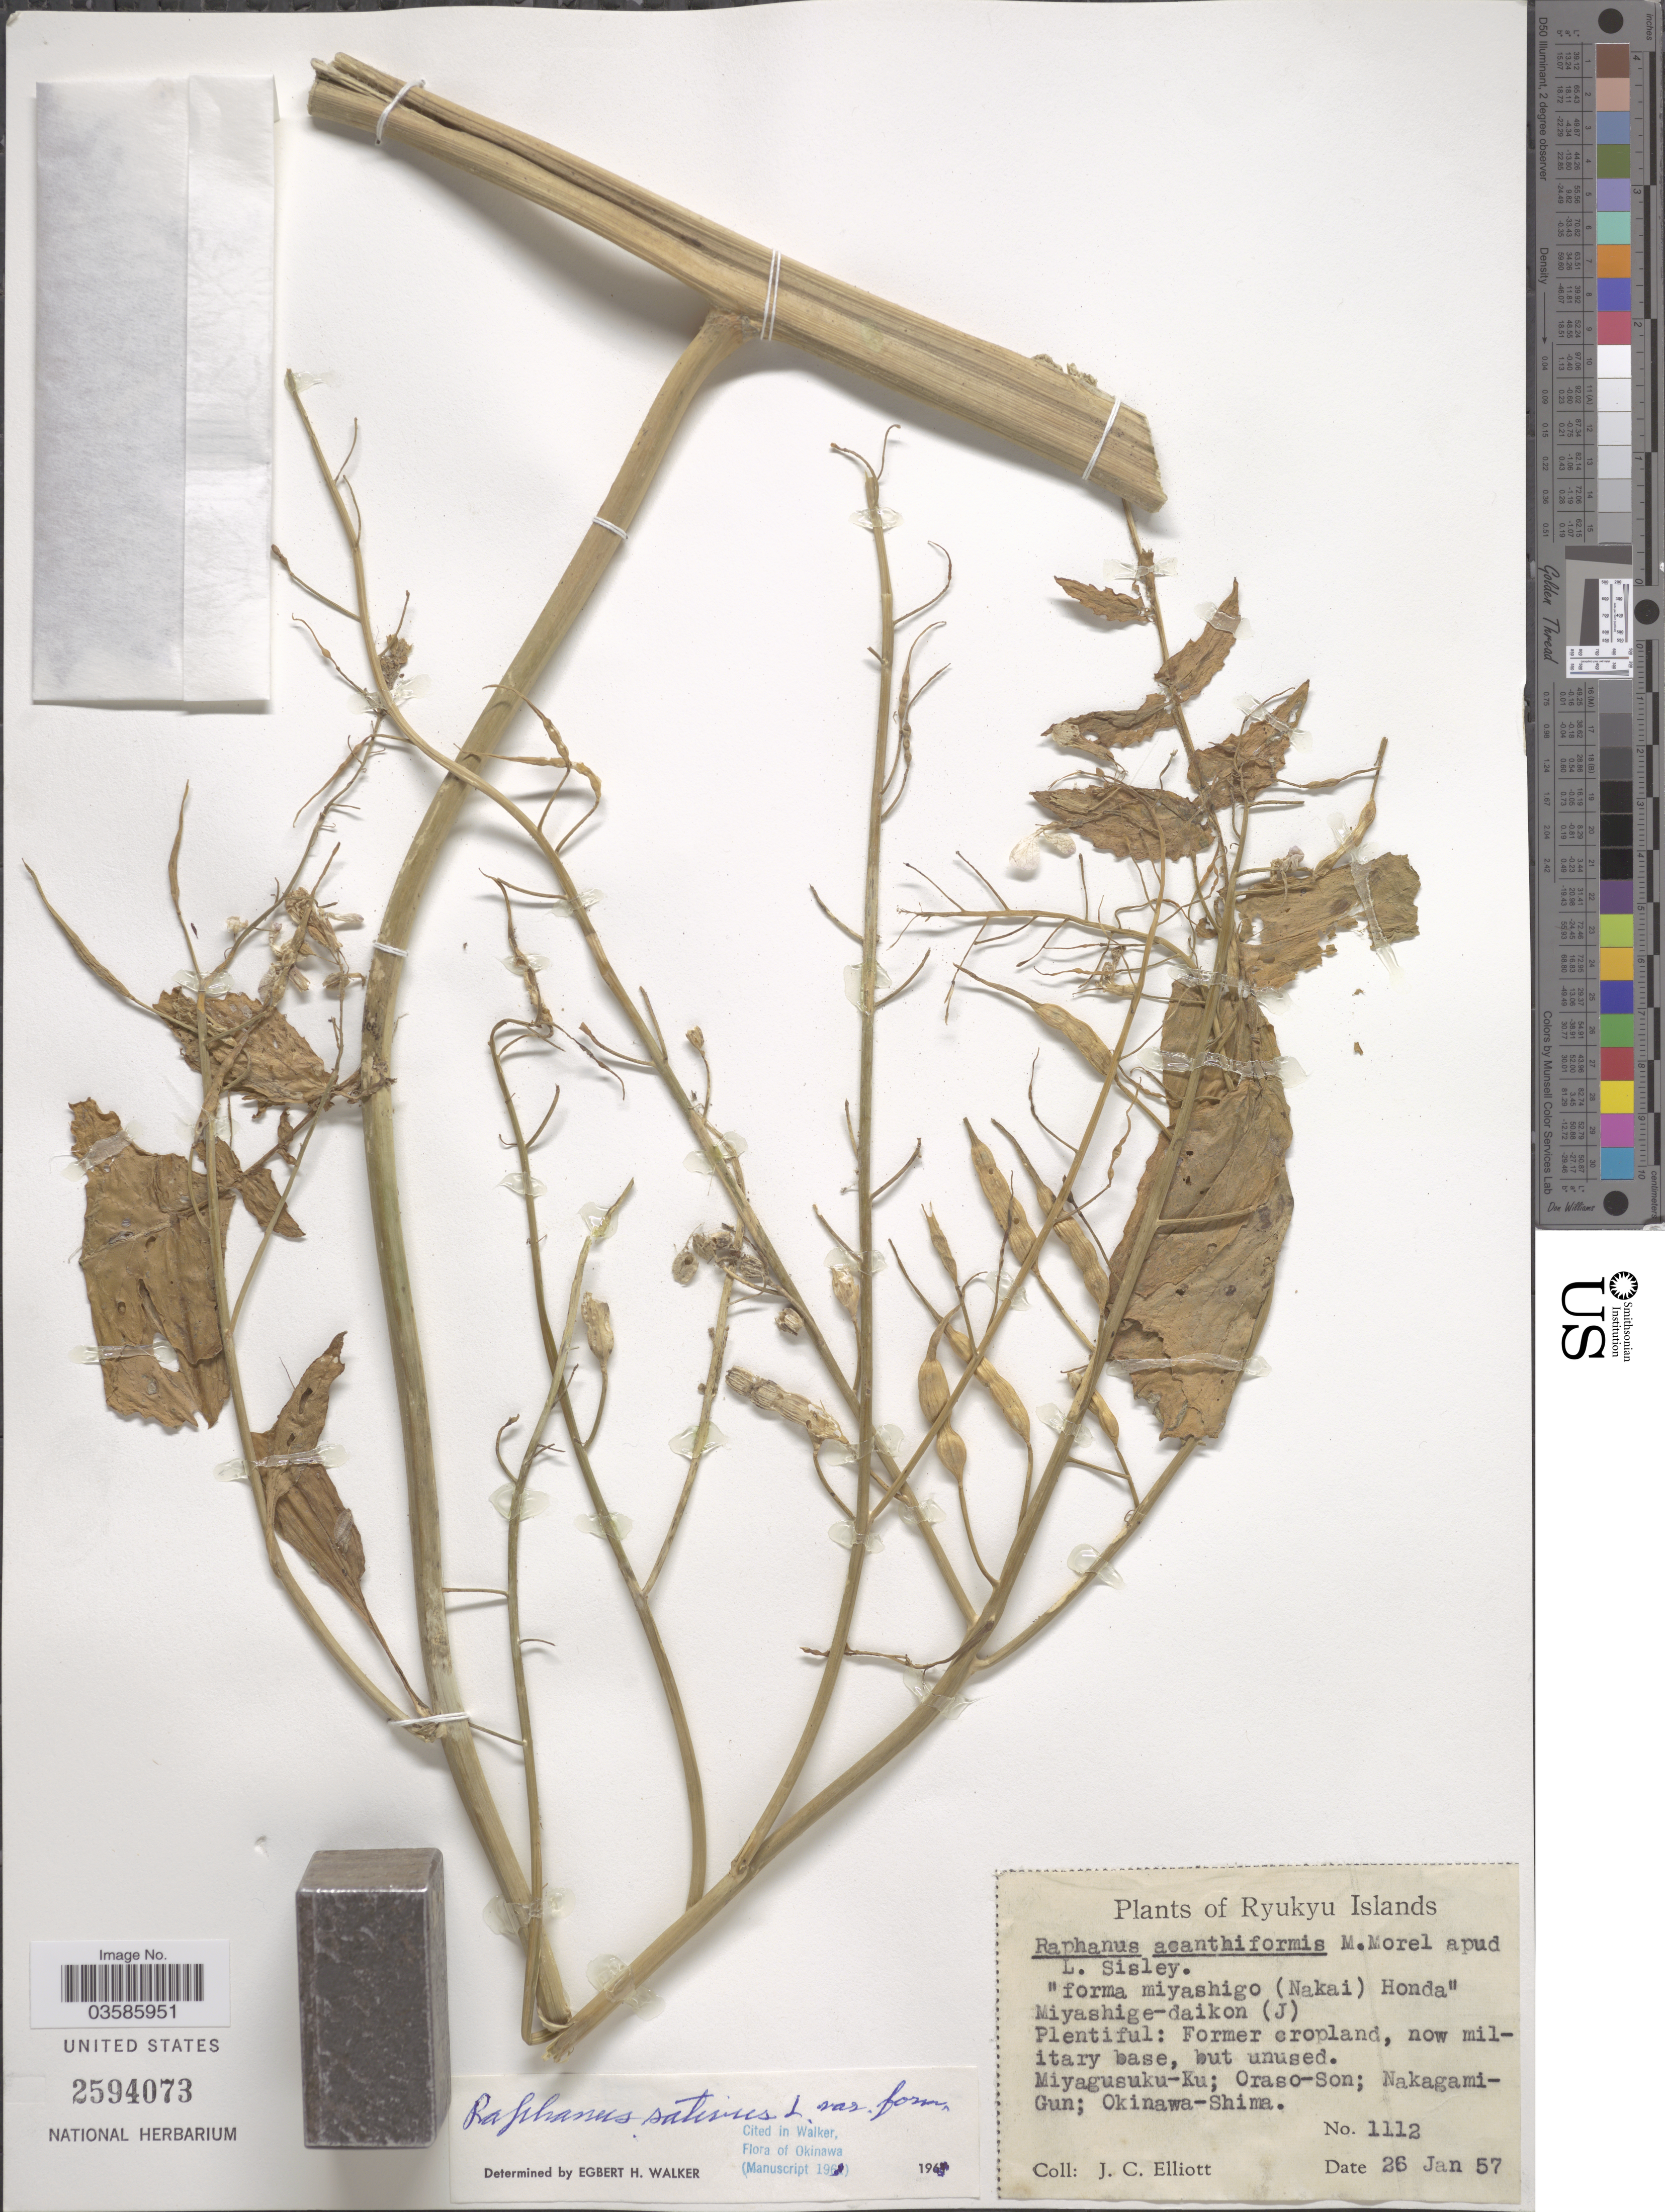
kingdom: Plantae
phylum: Tracheophyta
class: Magnoliopsida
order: Brassicales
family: Brassicaceae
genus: Raphanus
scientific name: Raphanus sativus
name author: L.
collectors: J. Elliot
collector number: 1112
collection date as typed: Transcribed d/m/y: 26/1/57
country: Japan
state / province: Okinawa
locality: Ryukyu Islands. Miyagusuku-Ku; Oraso-Son; Nakagami-Gun; Okinawa-Shima.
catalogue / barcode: US 2594073